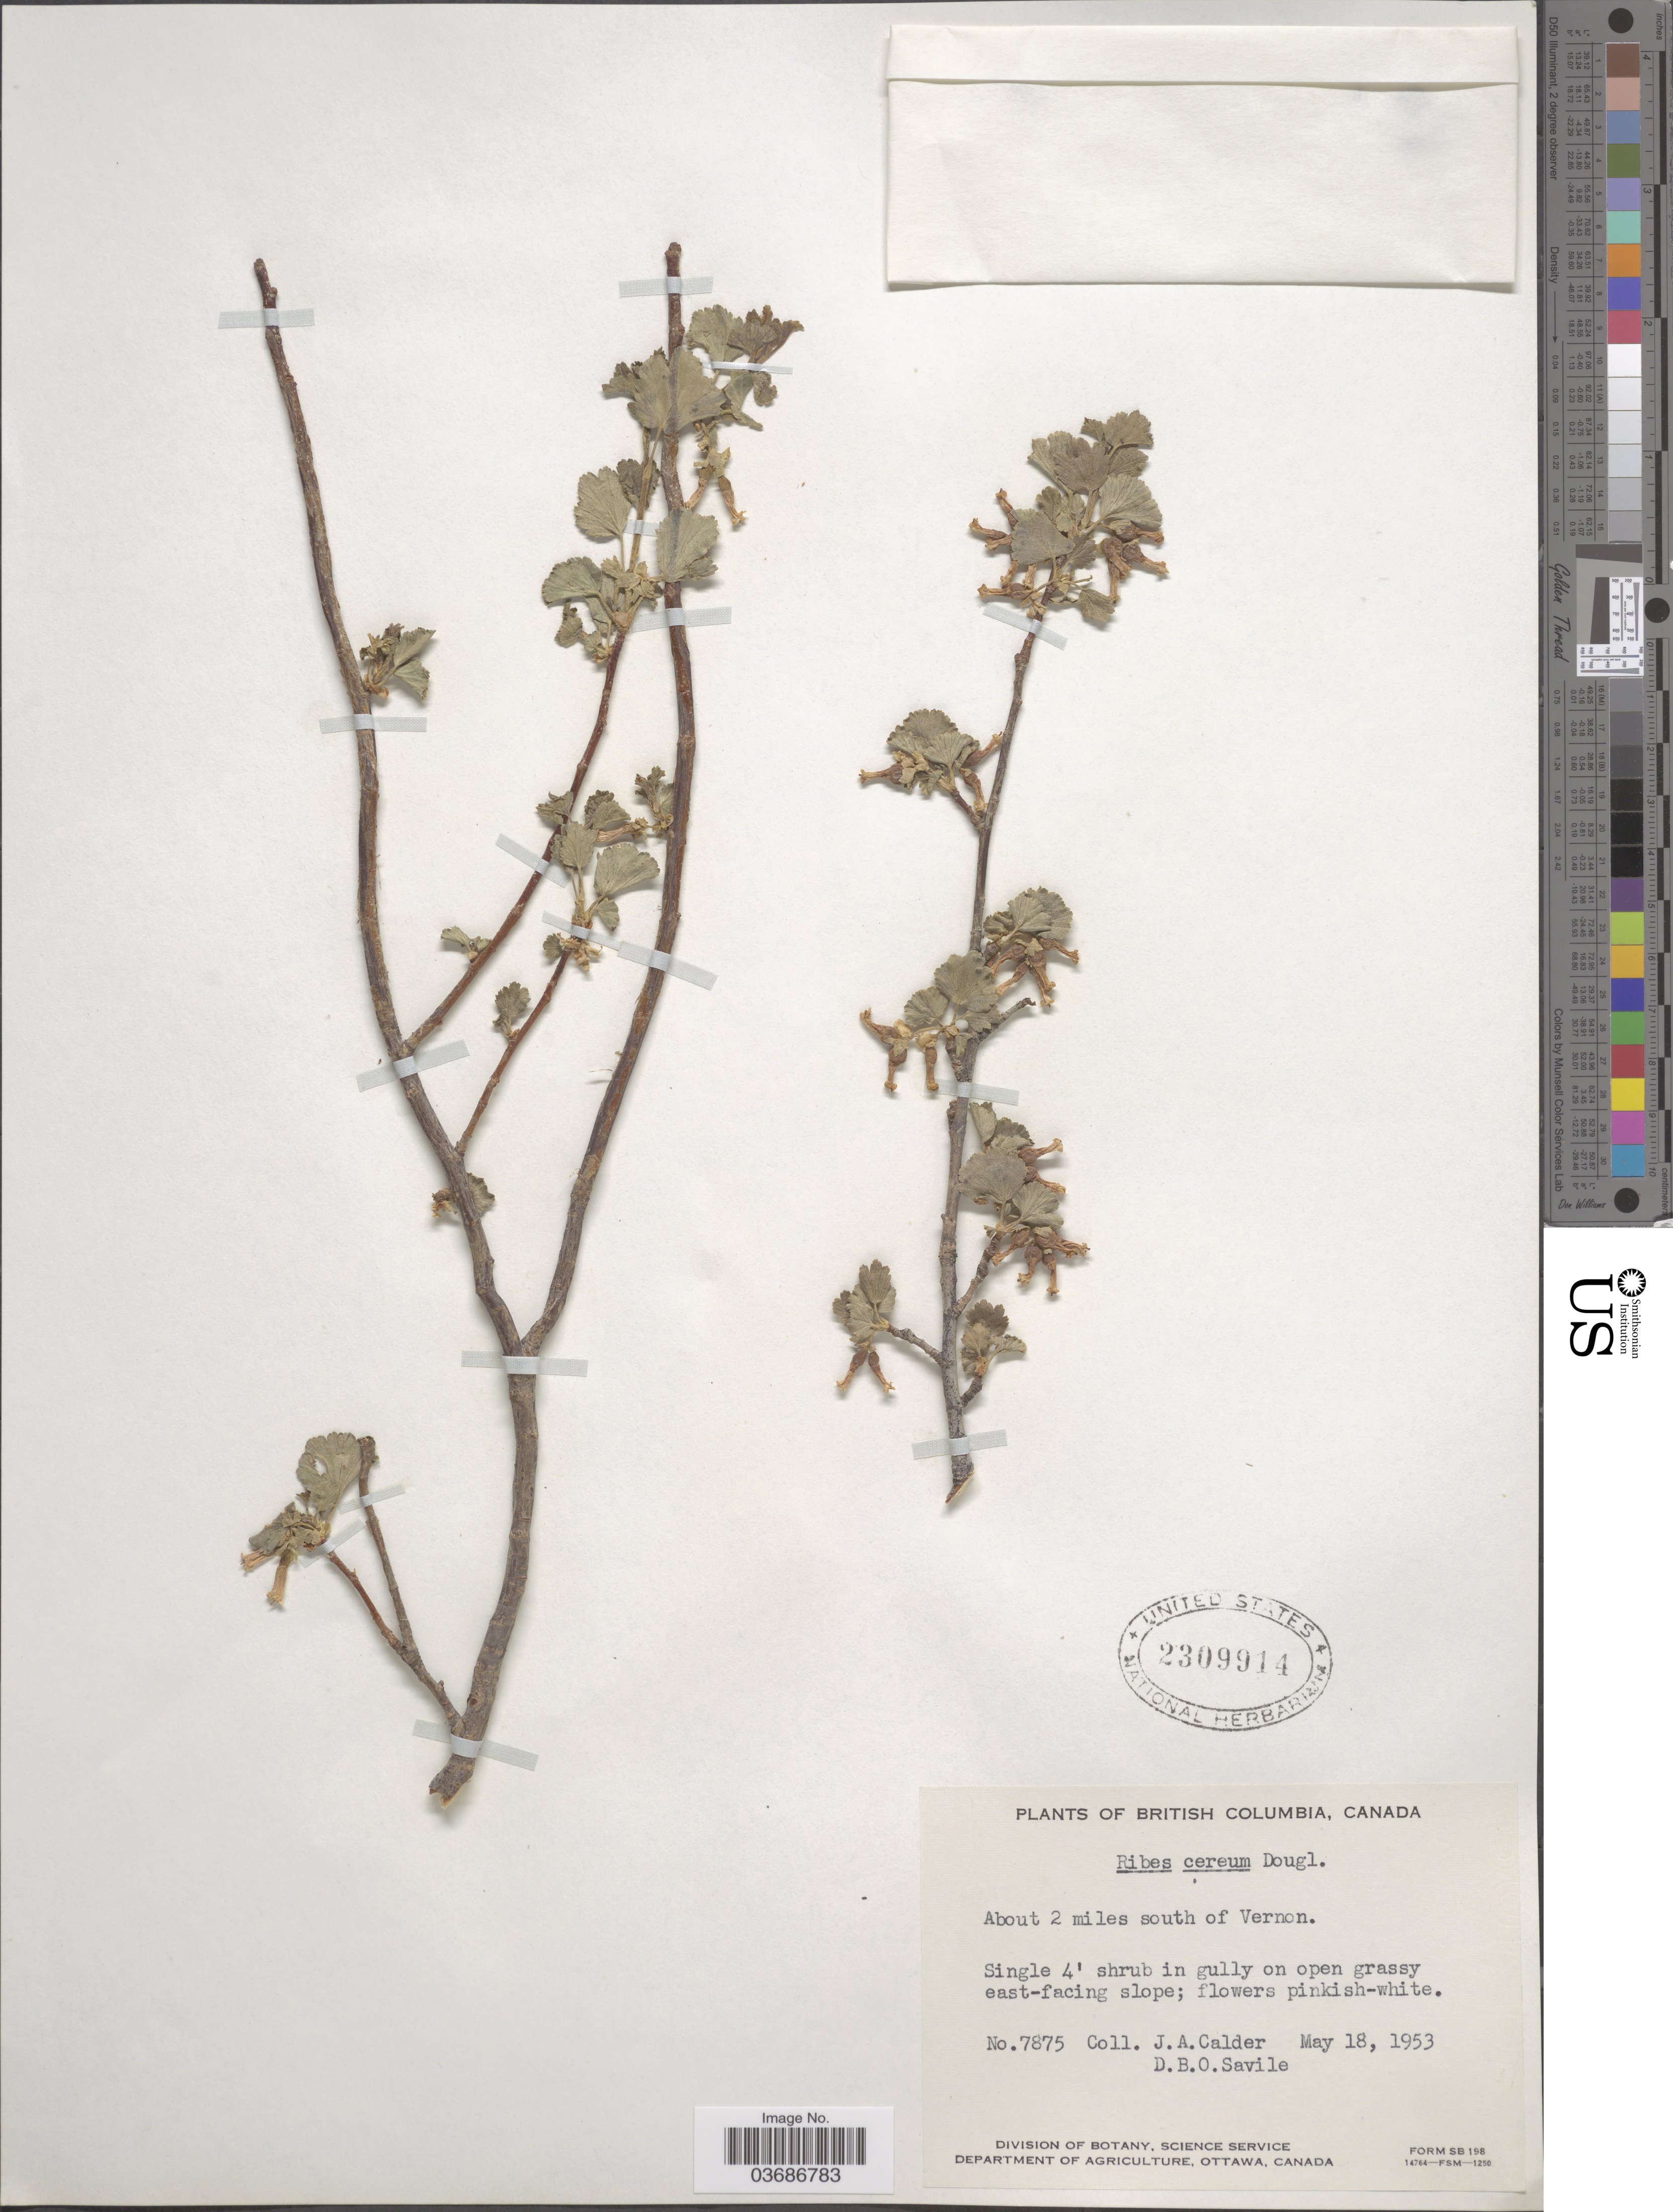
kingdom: Plantae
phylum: Tracheophyta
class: Magnoliopsida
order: Saxifragales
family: Grossulariaceae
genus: Ribes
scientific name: Ribes cereum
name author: Douglas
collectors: J. A. Calder & D. Savile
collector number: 7875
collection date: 1953-05-18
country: Canada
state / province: British Columbia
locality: About 2 miles south of Vernon. On open grassy east-facing slope.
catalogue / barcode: US 2309914